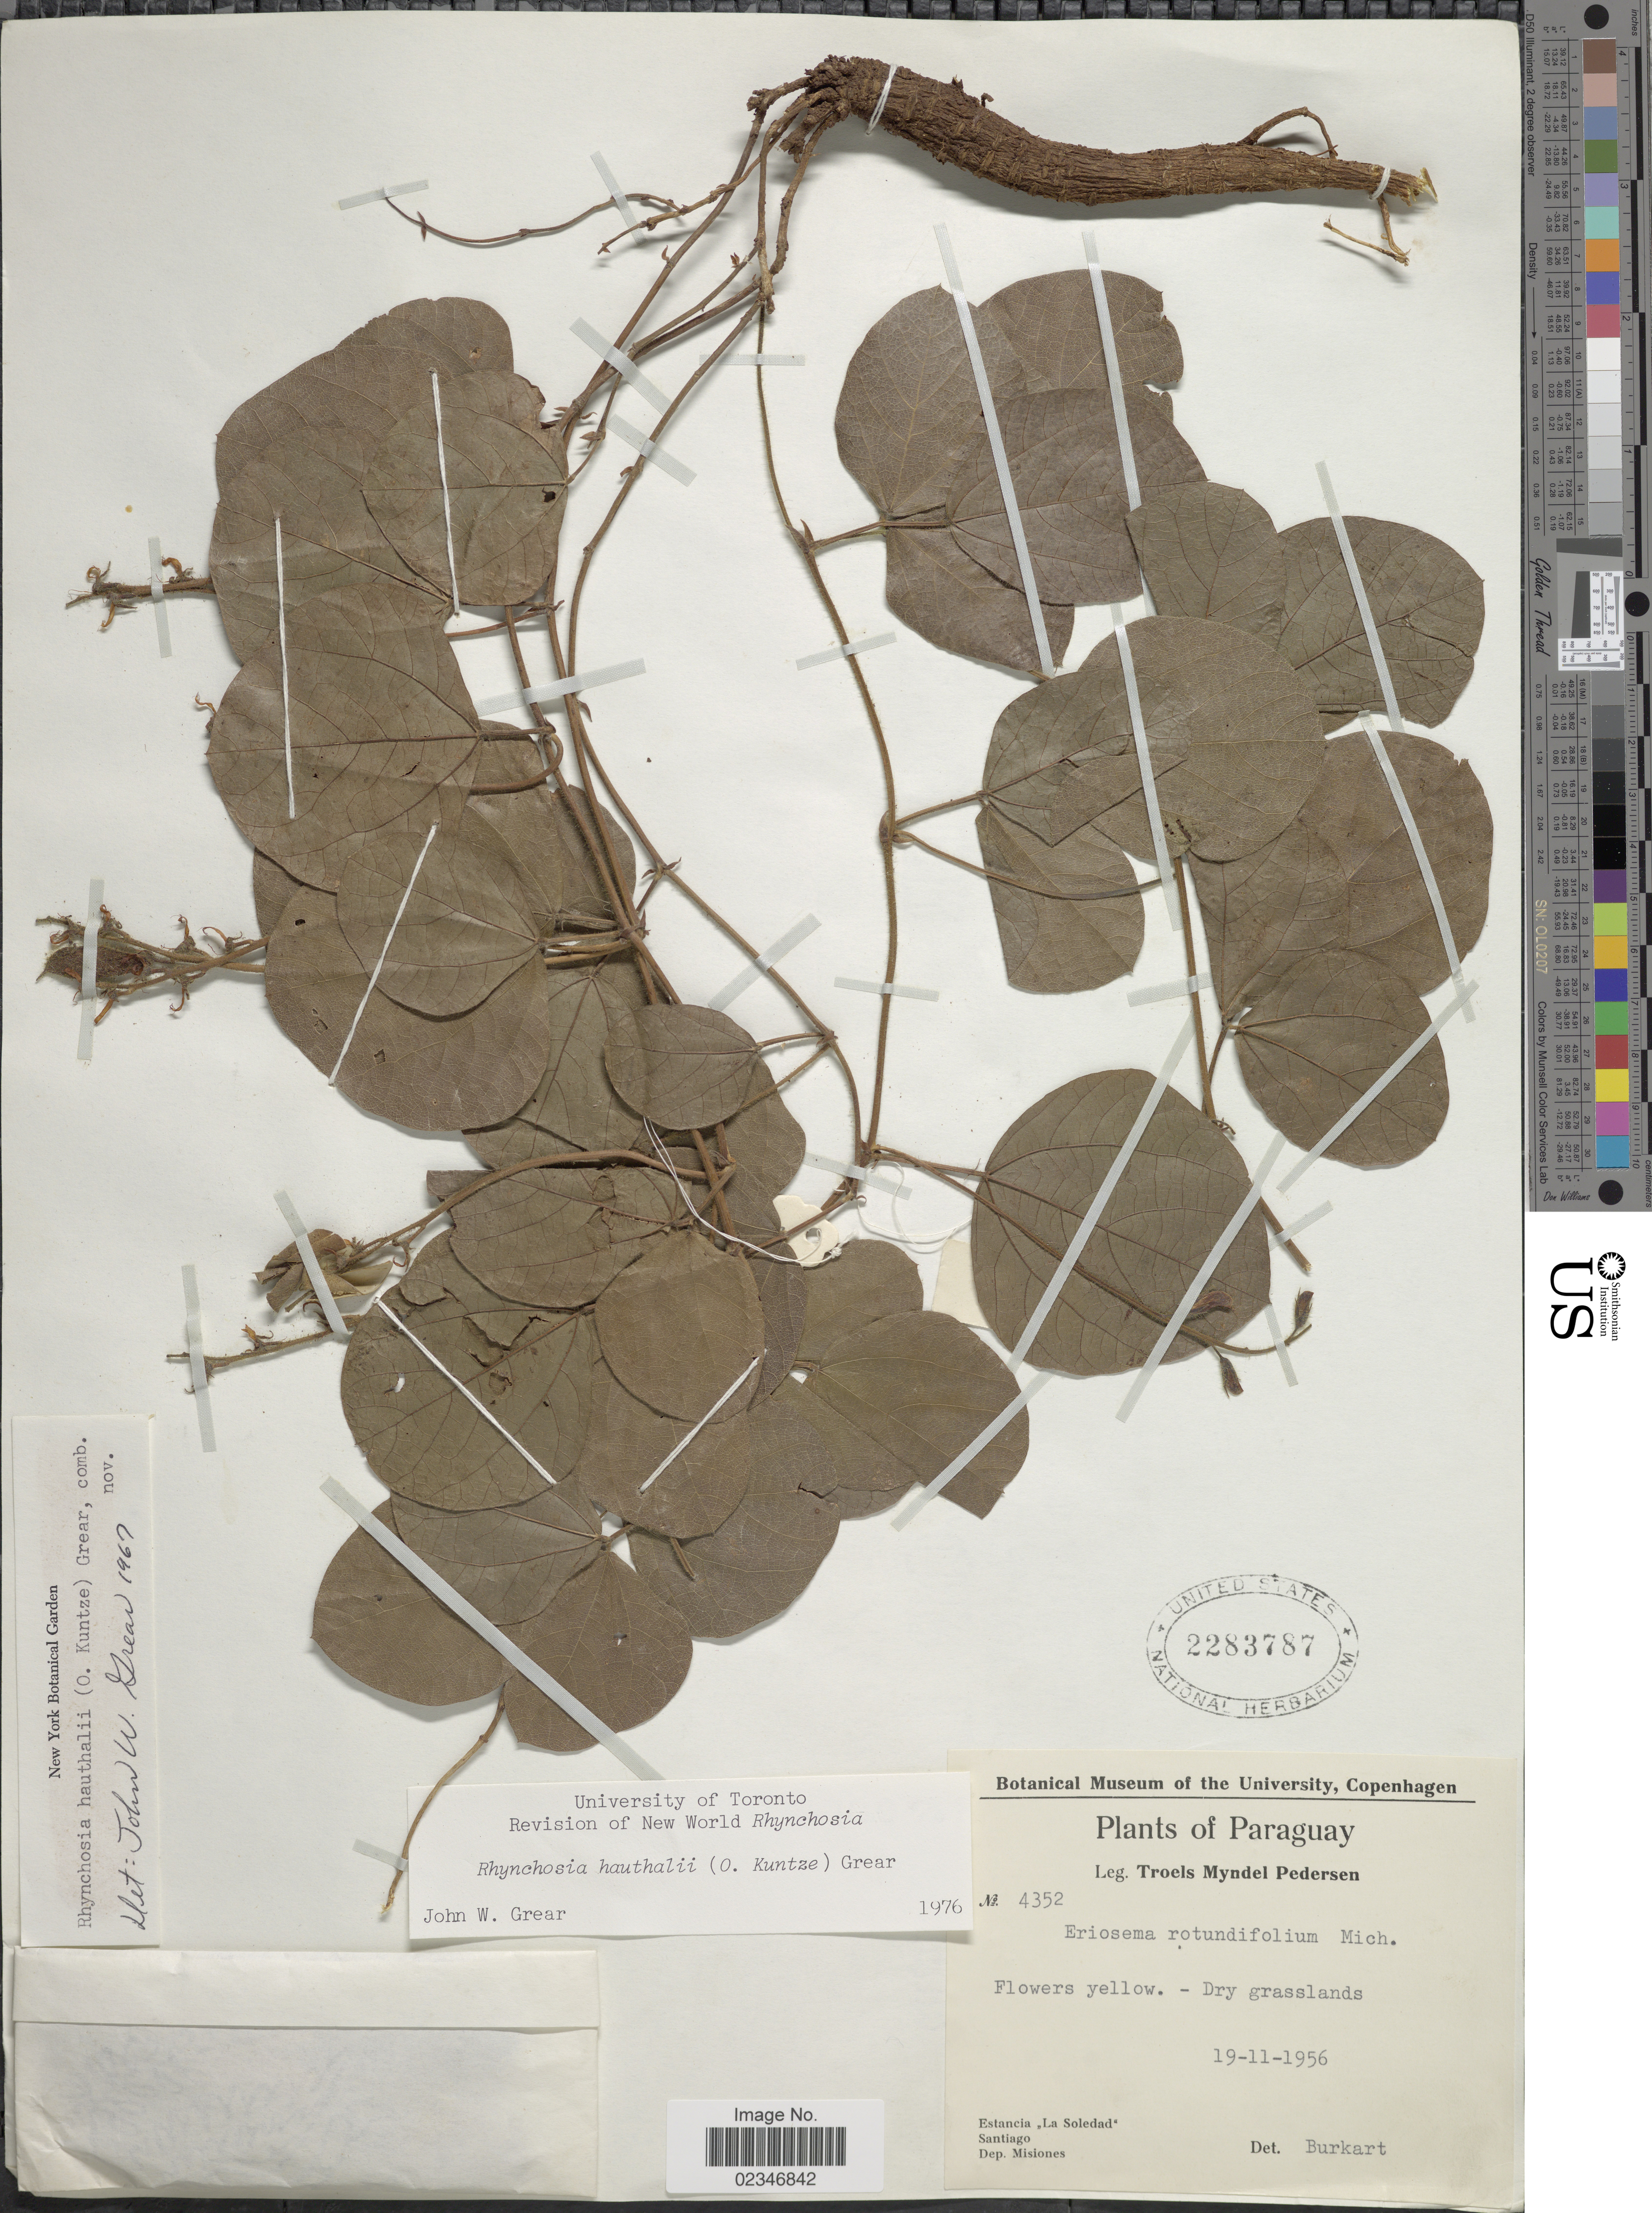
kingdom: Plantae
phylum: Tracheophyta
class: Magnoliopsida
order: Fabales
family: Fabaceae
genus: Rhynchosia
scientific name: Rhynchosia hauthalii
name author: Harms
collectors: T. Pederson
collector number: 4352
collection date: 1956-11-19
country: Paraguay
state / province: Misiones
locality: Estancia La Soledad, Santiago, Dep. Misiones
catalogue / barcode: US 2283787